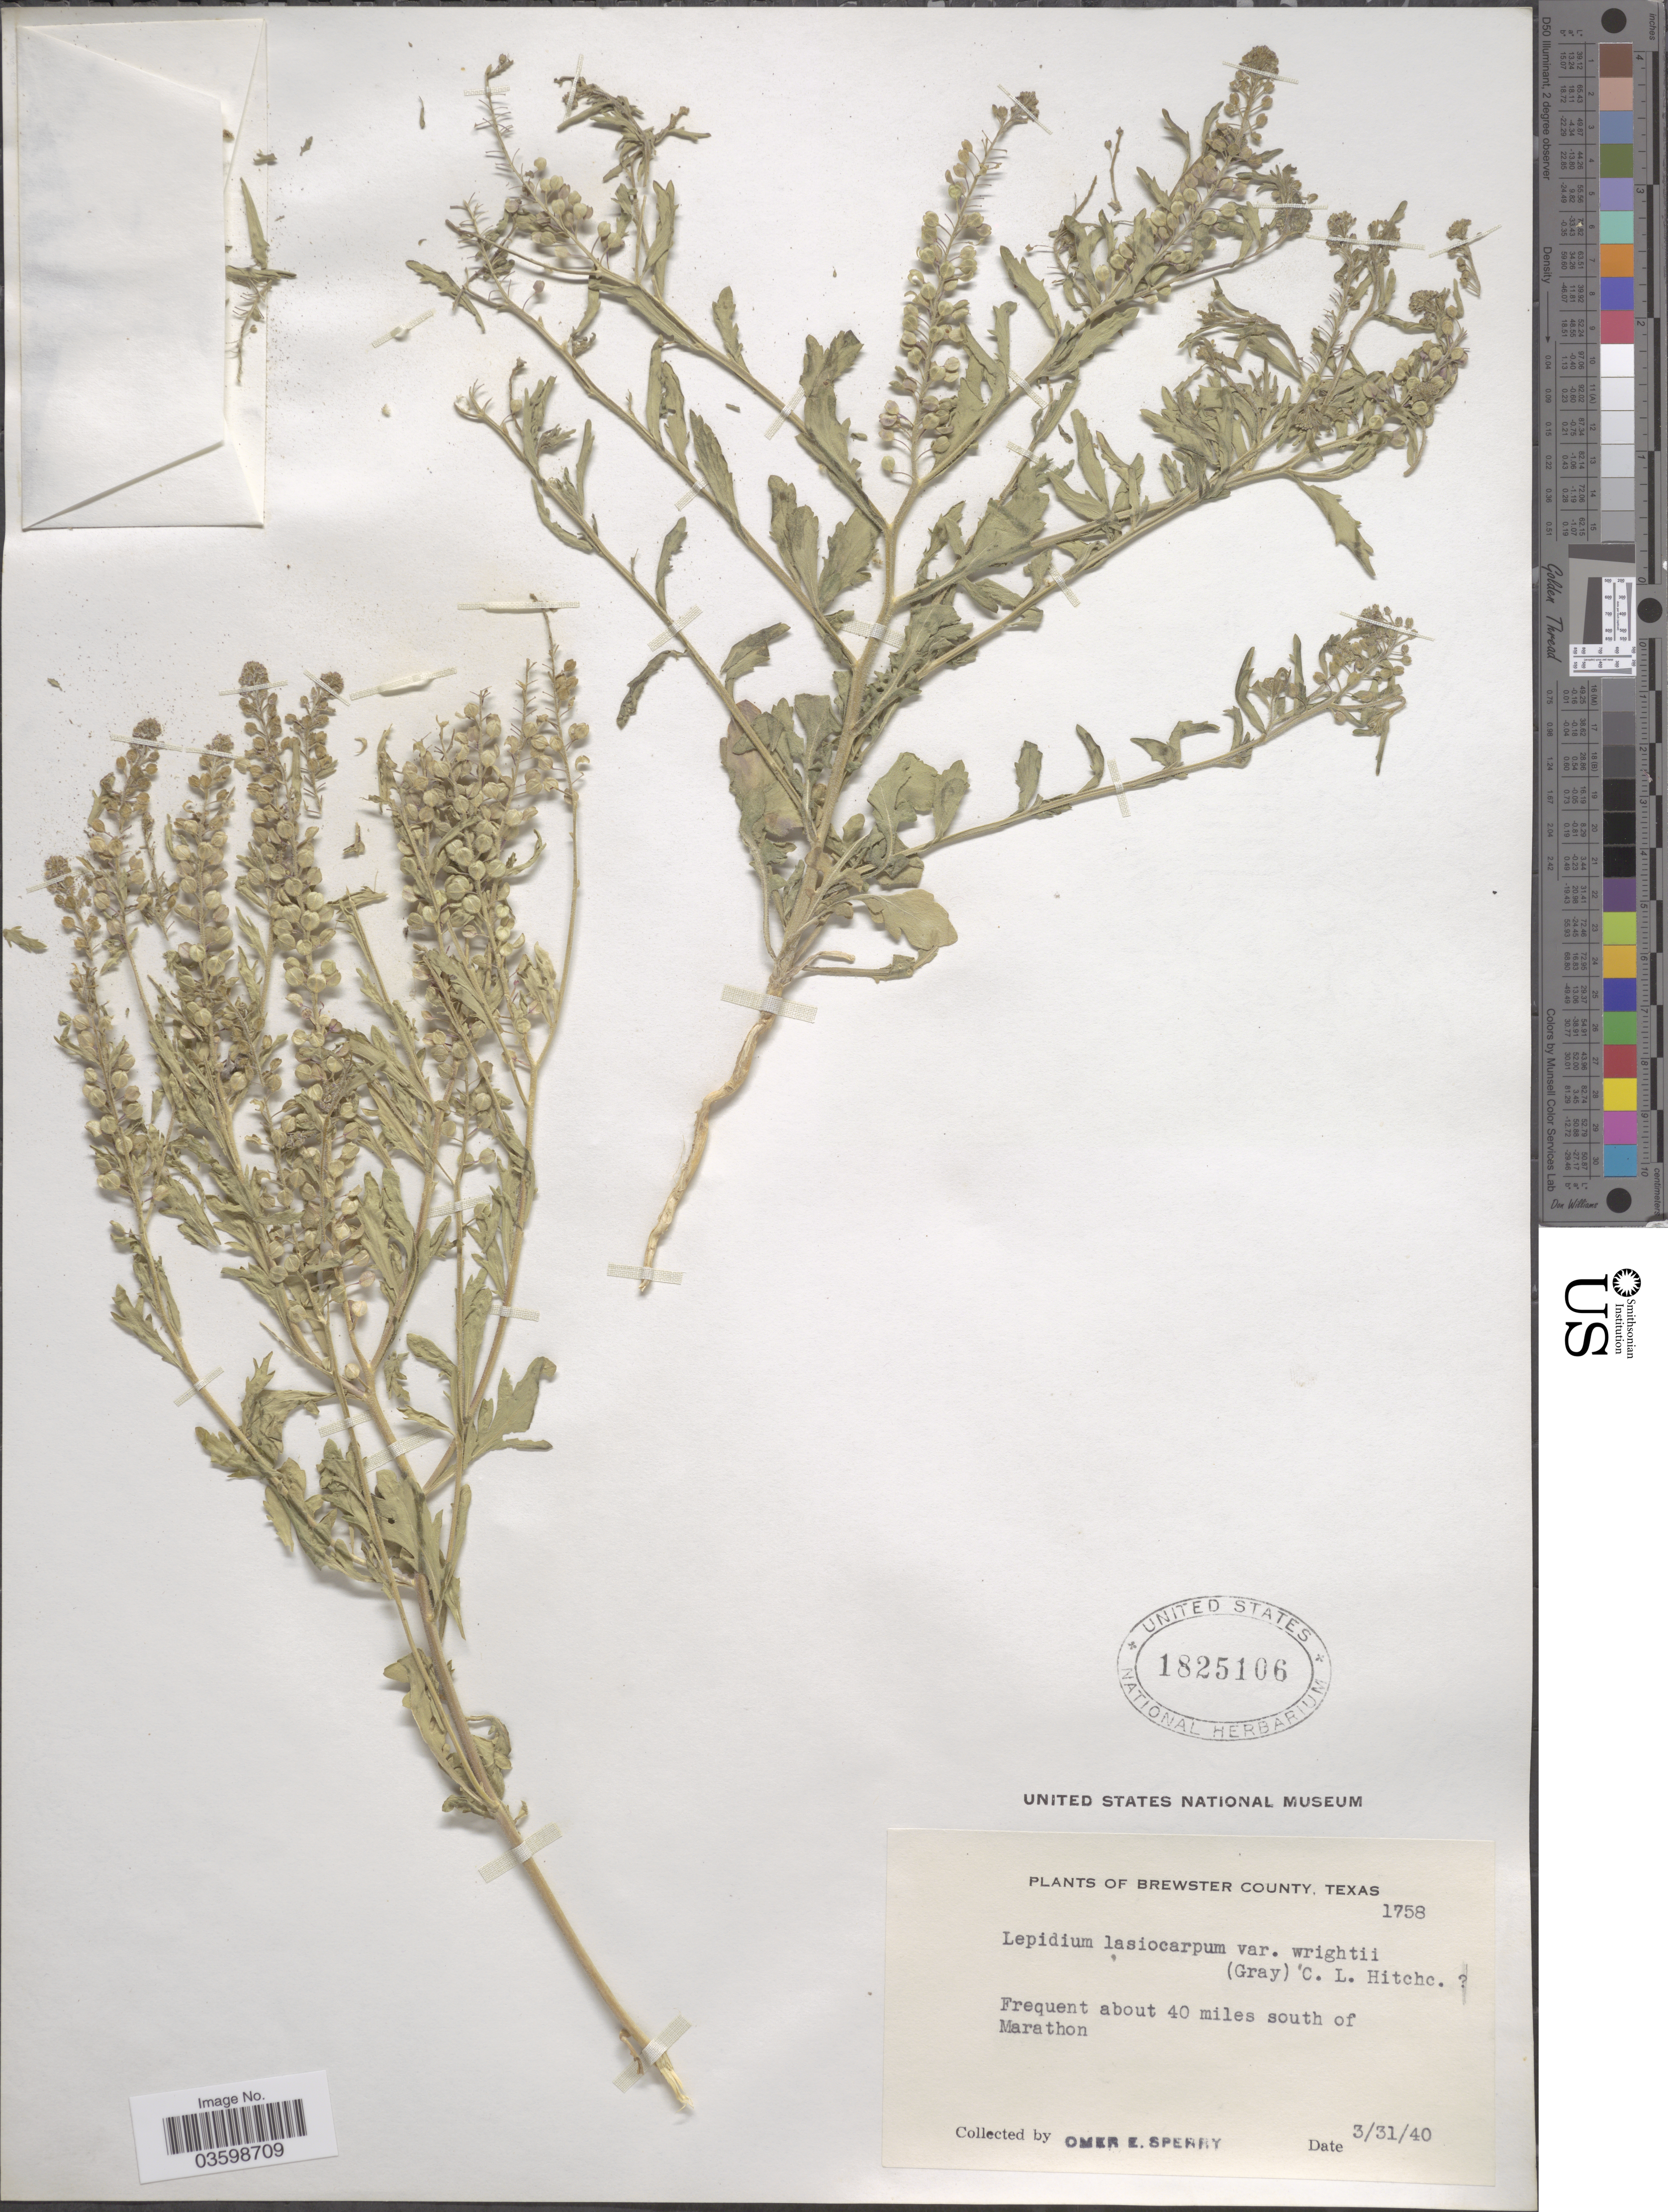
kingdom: Plantae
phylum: Tracheophyta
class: Magnoliopsida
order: Brassicales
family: Brassicaceae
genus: Lepidium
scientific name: Lepidium lasiocarpum var. wrightii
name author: (A. Gray) C.L. Hitchc.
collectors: O. E. Sperry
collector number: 1758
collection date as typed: Transcribed d/m/y: 31/3/40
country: United States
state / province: Texas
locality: Brewster County. Frequent about 40 miles south of Marathon.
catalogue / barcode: US 1825106